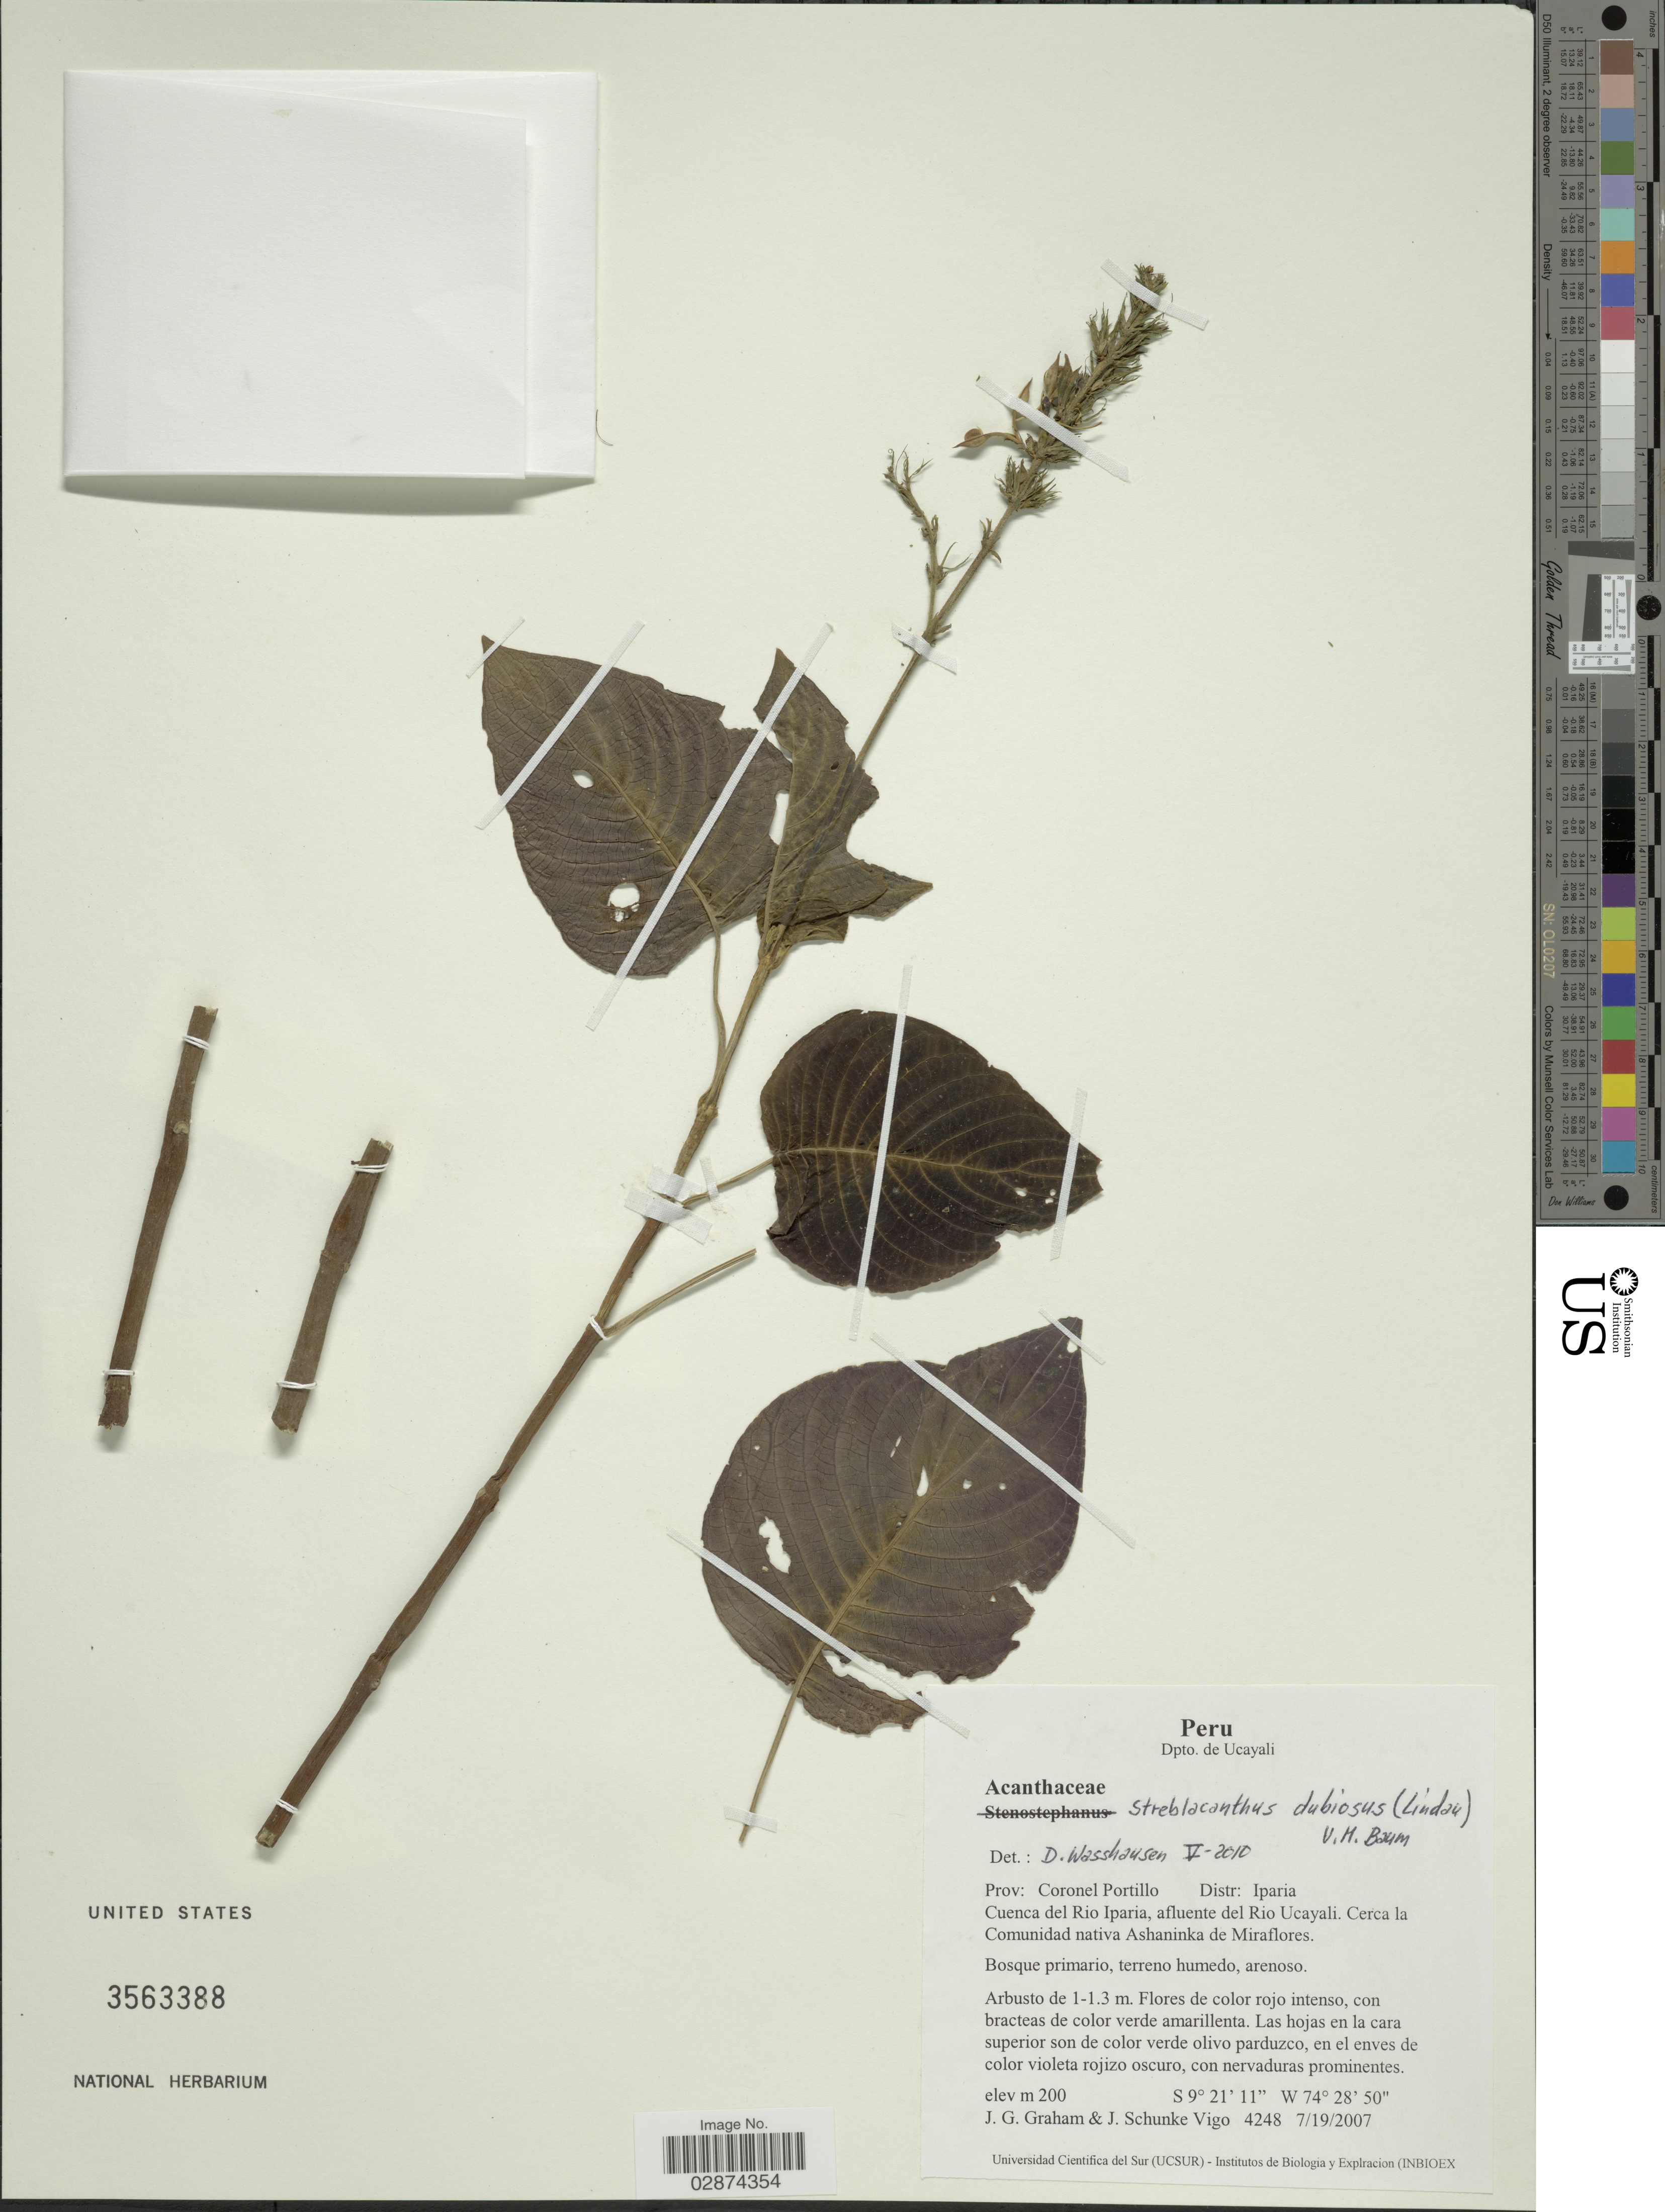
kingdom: Plantae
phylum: Tracheophyta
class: Magnoliopsida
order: Lamiales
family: Acanthaceae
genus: Streblacanthus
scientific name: Streblacanthus dubiosus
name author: (Lindau) V.M. Baum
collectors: J. Graham & J. Schunke Vigo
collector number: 4248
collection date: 2007-07-19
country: Peru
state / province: Ucayali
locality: Dpto. Ucayali. Prov: Coronel Portillo, Distr: Iparia. Cuenca del Rio Iparia, afluente del Rio Ucayali. Cerca la Comunidad nativa Ashaninka de Miraflores.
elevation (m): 200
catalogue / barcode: US 3563388